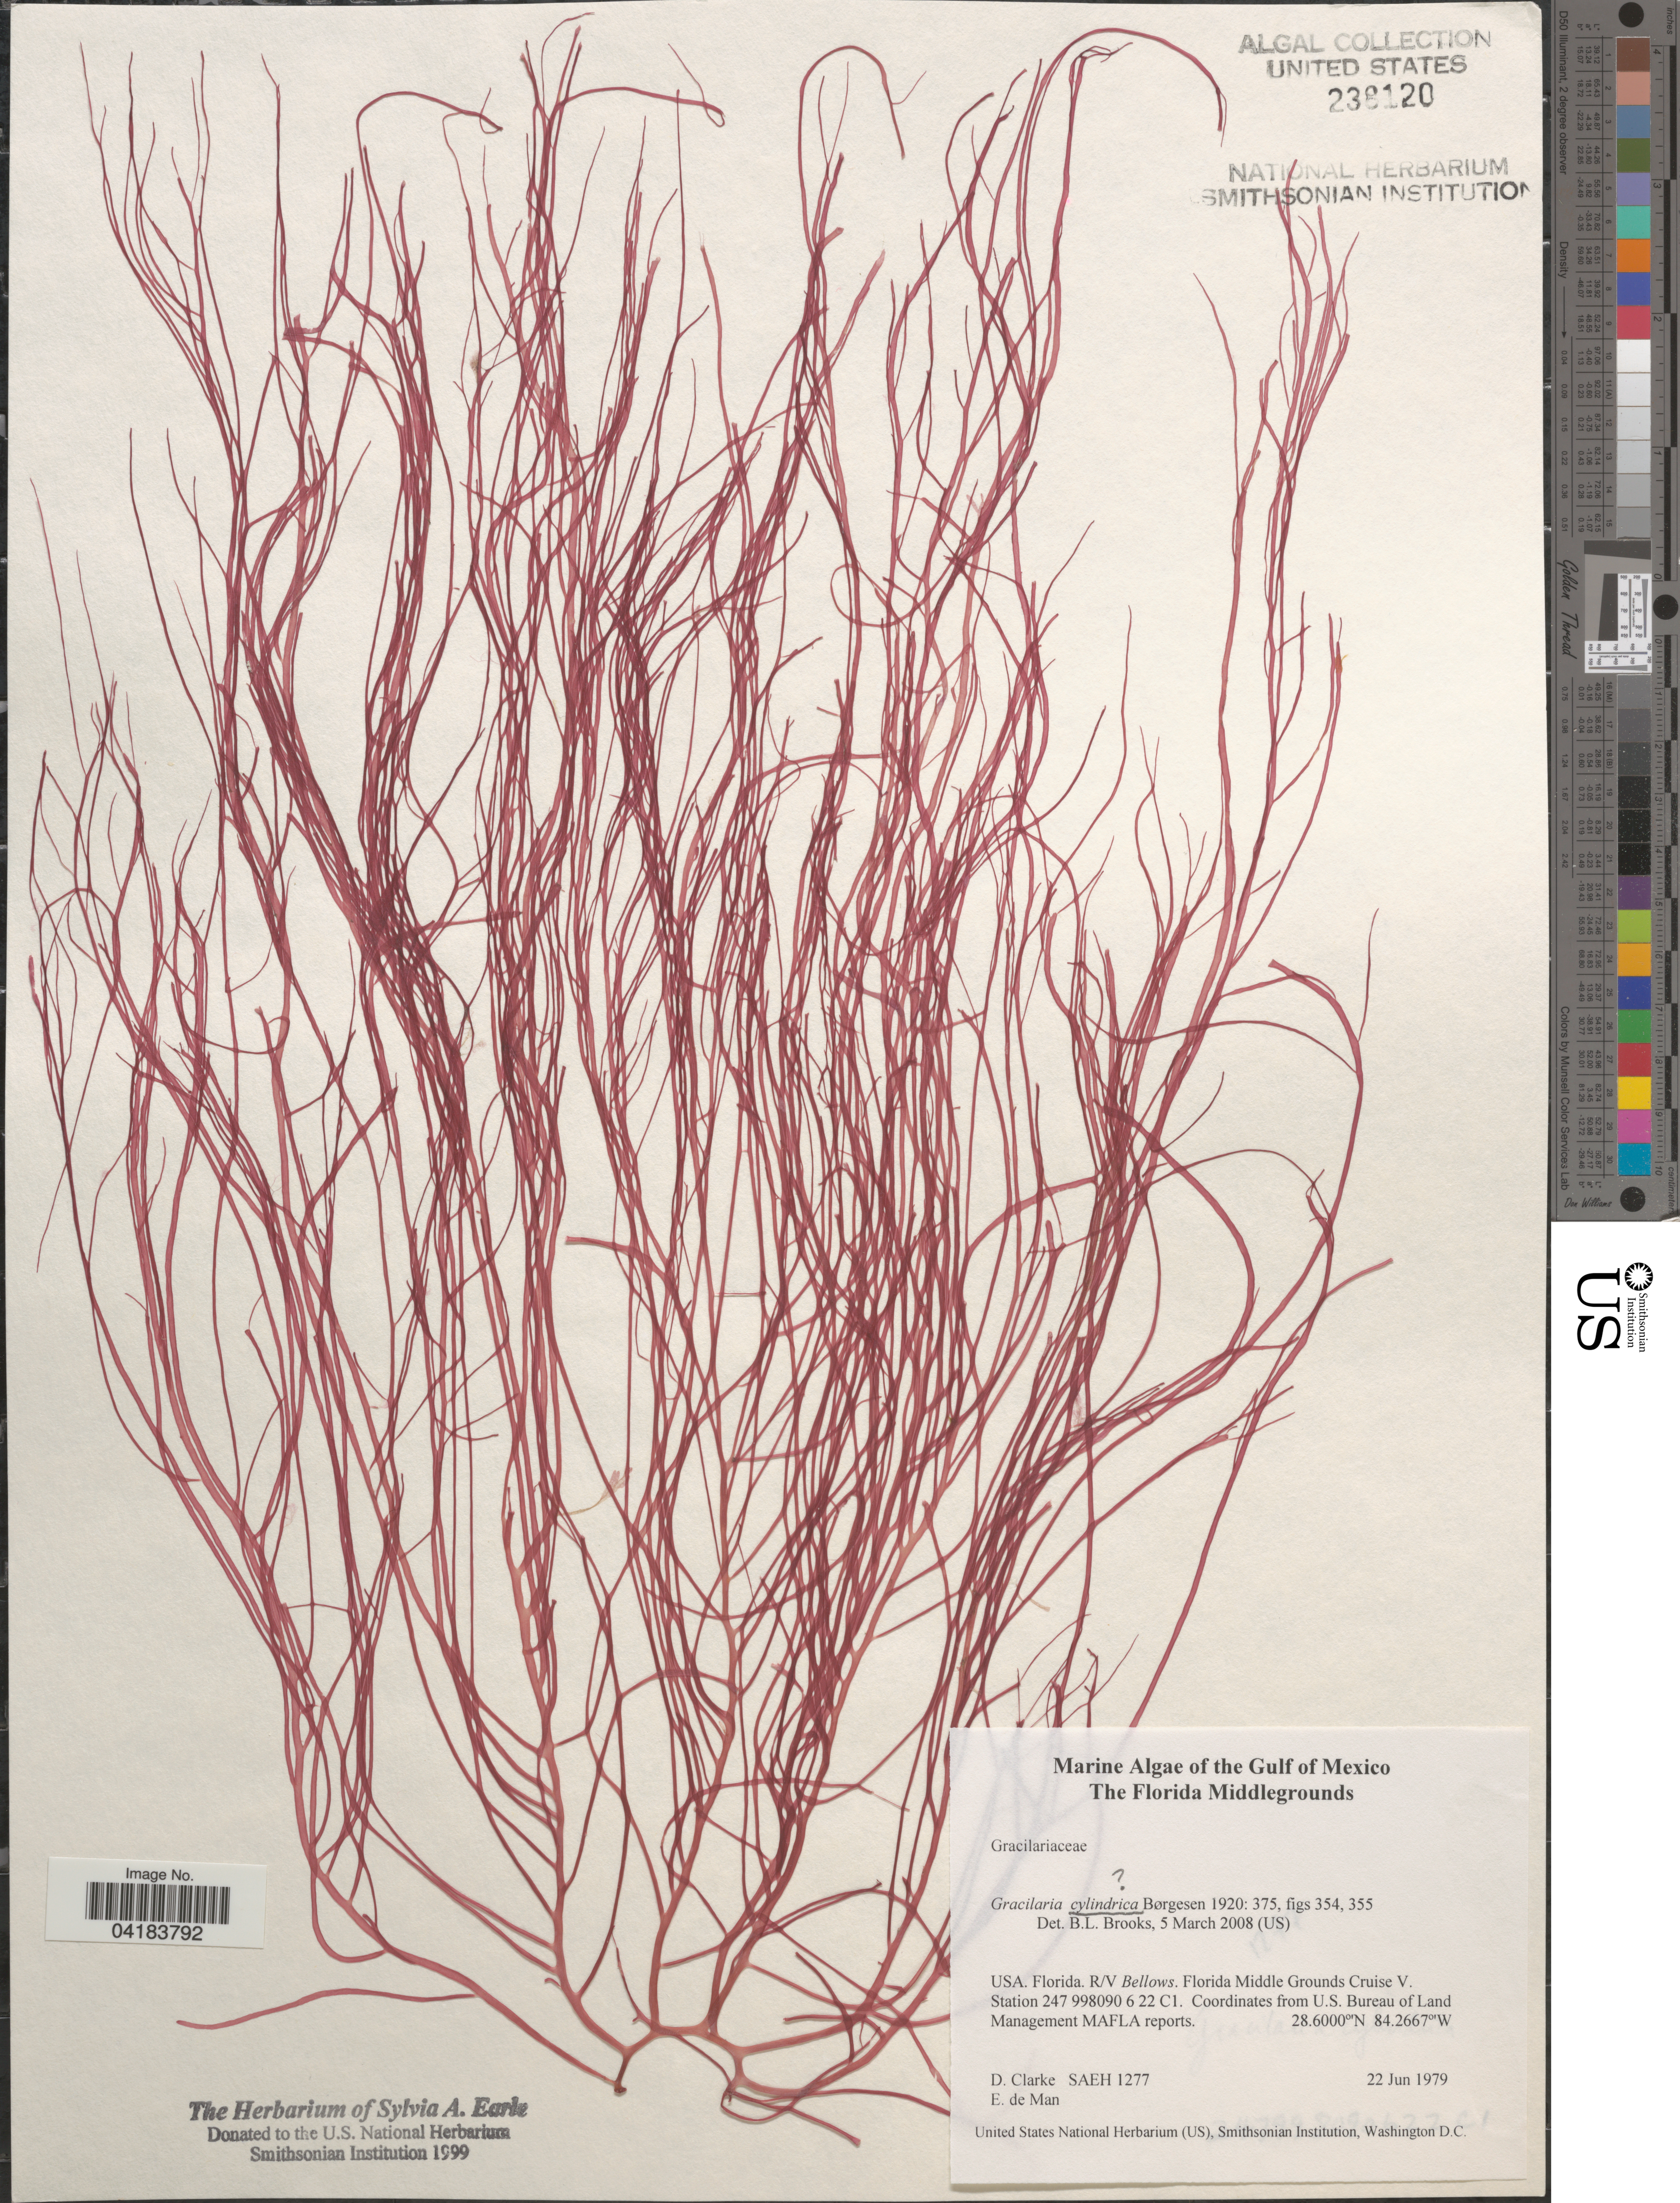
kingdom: Plantae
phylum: Rhodophyta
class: Florideophyceae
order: Gracilariales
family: Gracilariaceae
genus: Gracilaria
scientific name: Gracilaria cylindrica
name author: Børgesen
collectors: D. Clarke & E. de Man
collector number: SAEH1277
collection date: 1979-06-22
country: United States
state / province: Florida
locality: Gulf of Mexico. R/V Bellows. Florida Middle Grounds Cruise V. Station 247 998090 6 22 C1.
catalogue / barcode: US 238120